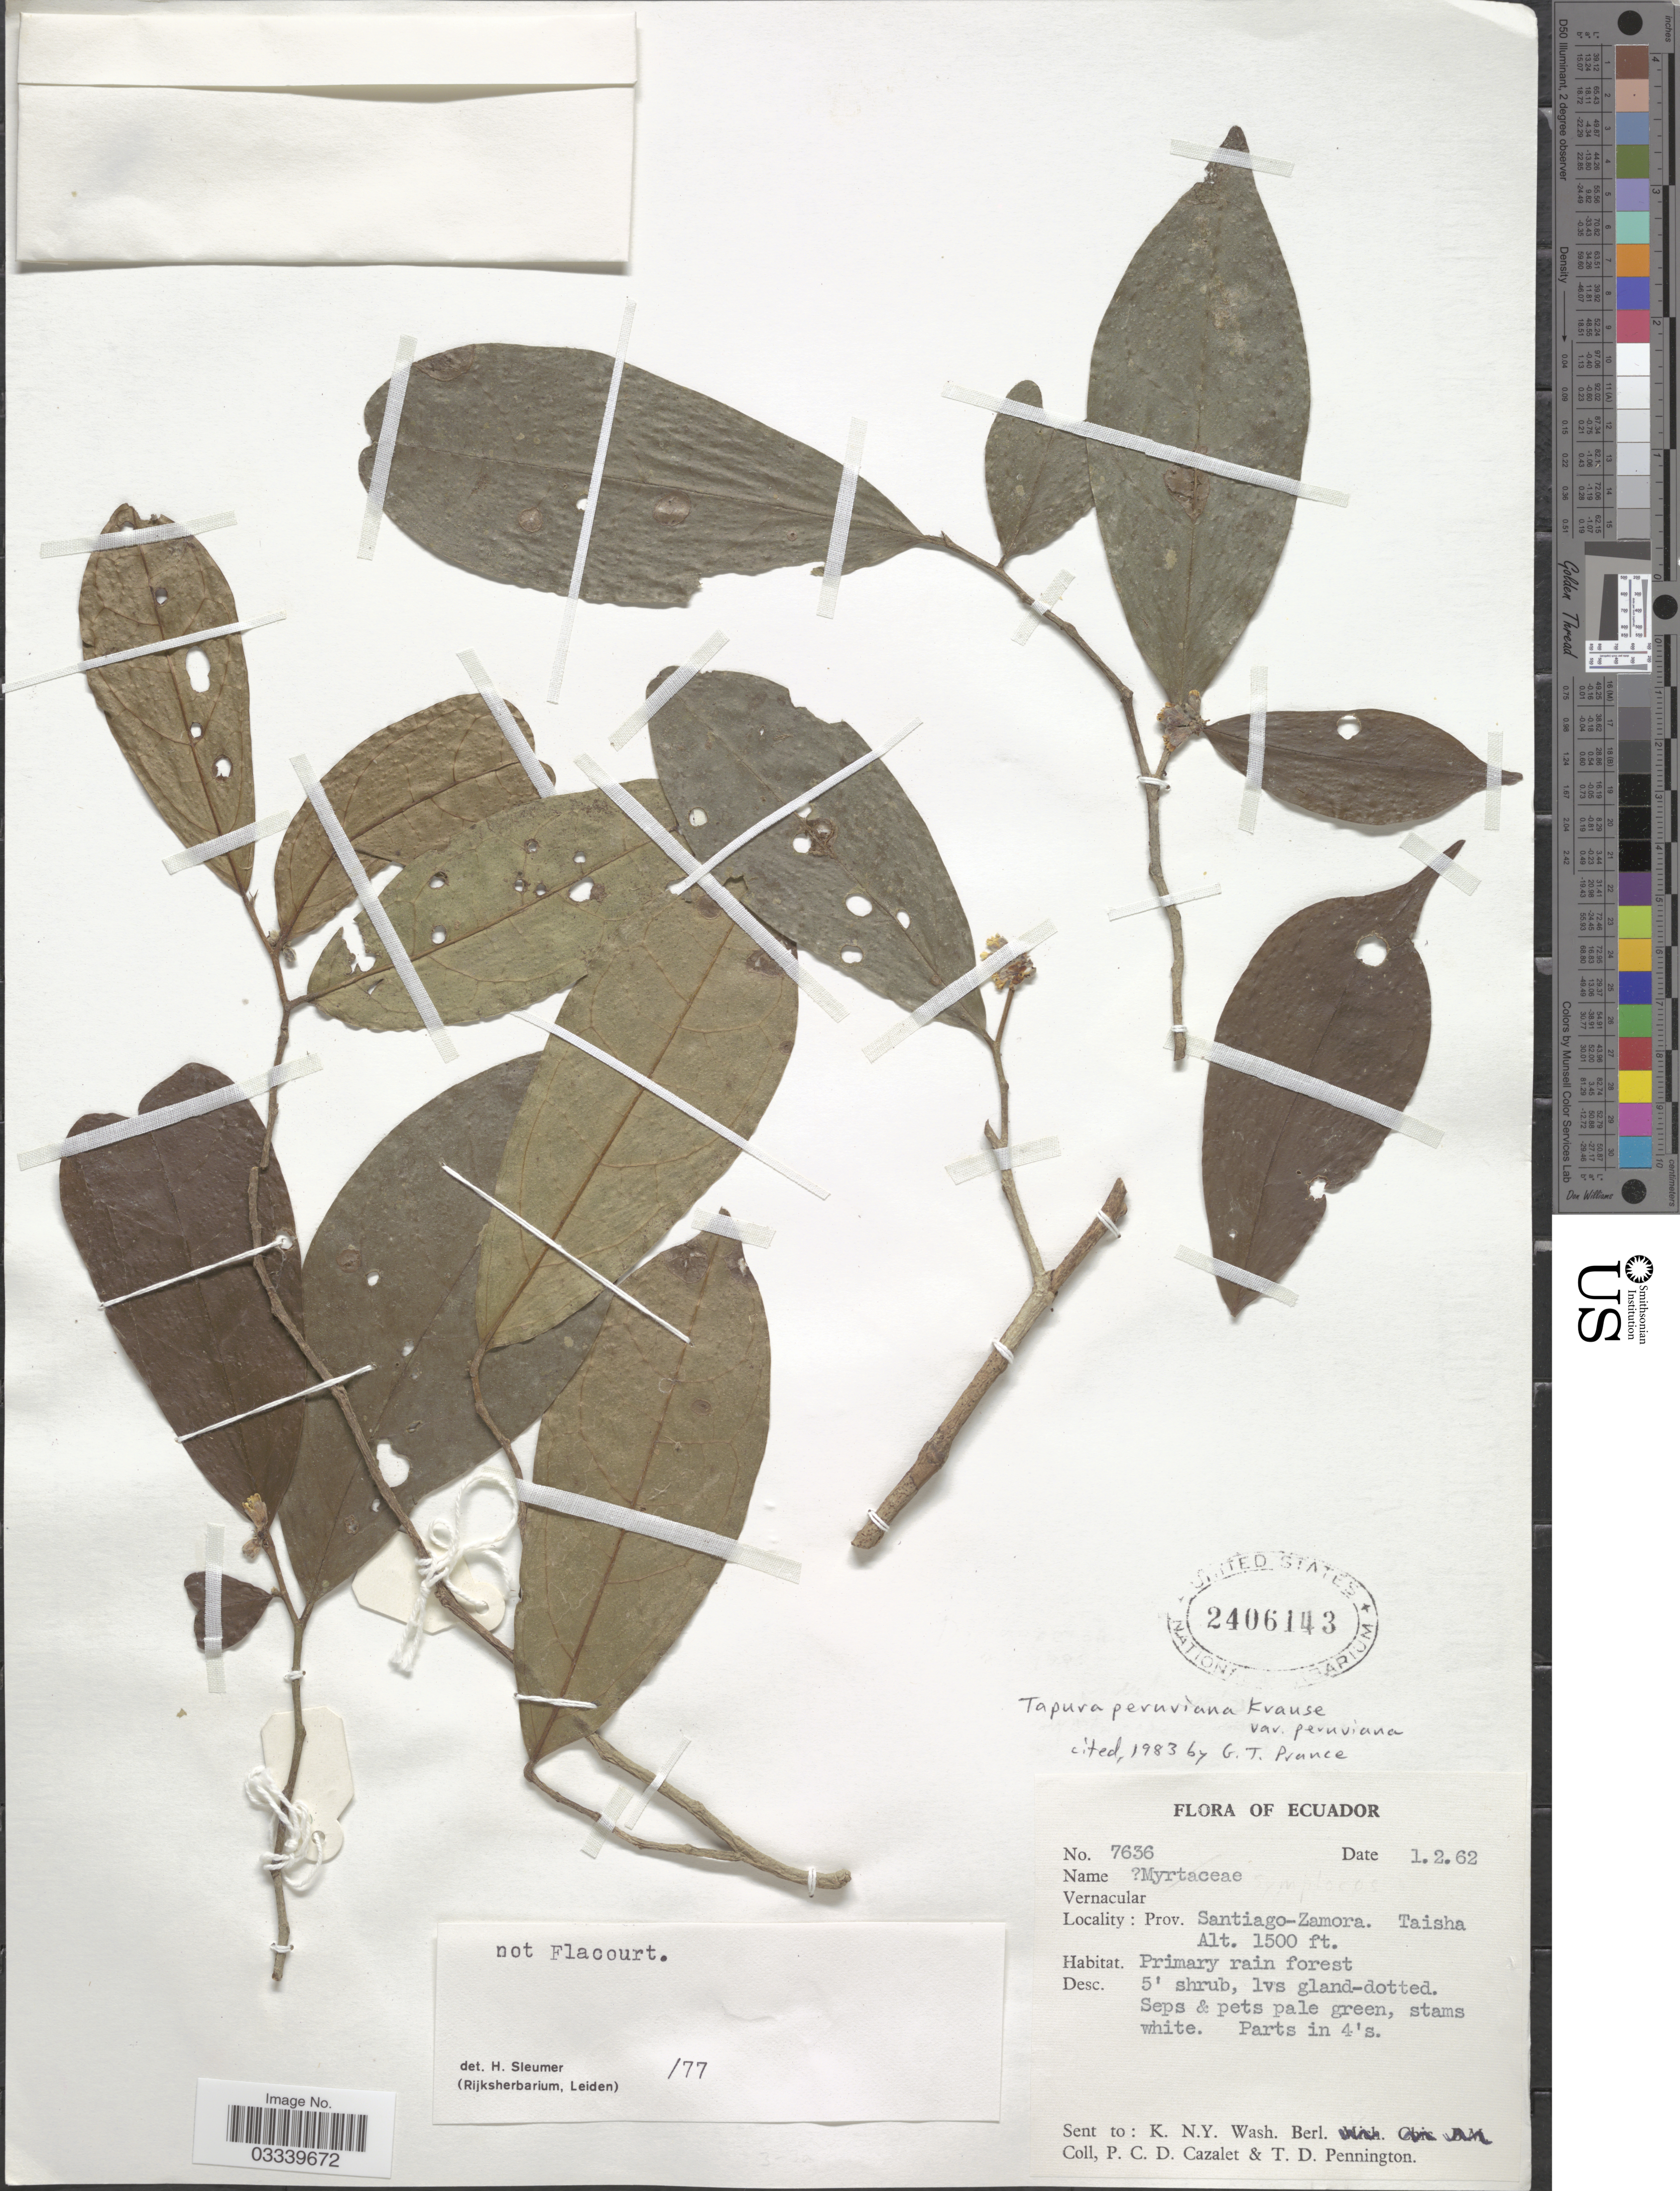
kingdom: Plantae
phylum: Tracheophyta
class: Magnoliopsida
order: Malpighiales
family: Dichapetalaceae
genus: Tapura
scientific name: Tapura peruviana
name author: K. Krause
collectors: P. C. D. Cazalet & T. D. Pennington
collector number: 7636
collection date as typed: Transcribed d/m/y: 1/2/62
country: Ecuador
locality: Prov. Santiago-Zamora. Taisha.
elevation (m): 457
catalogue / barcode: US 2406143